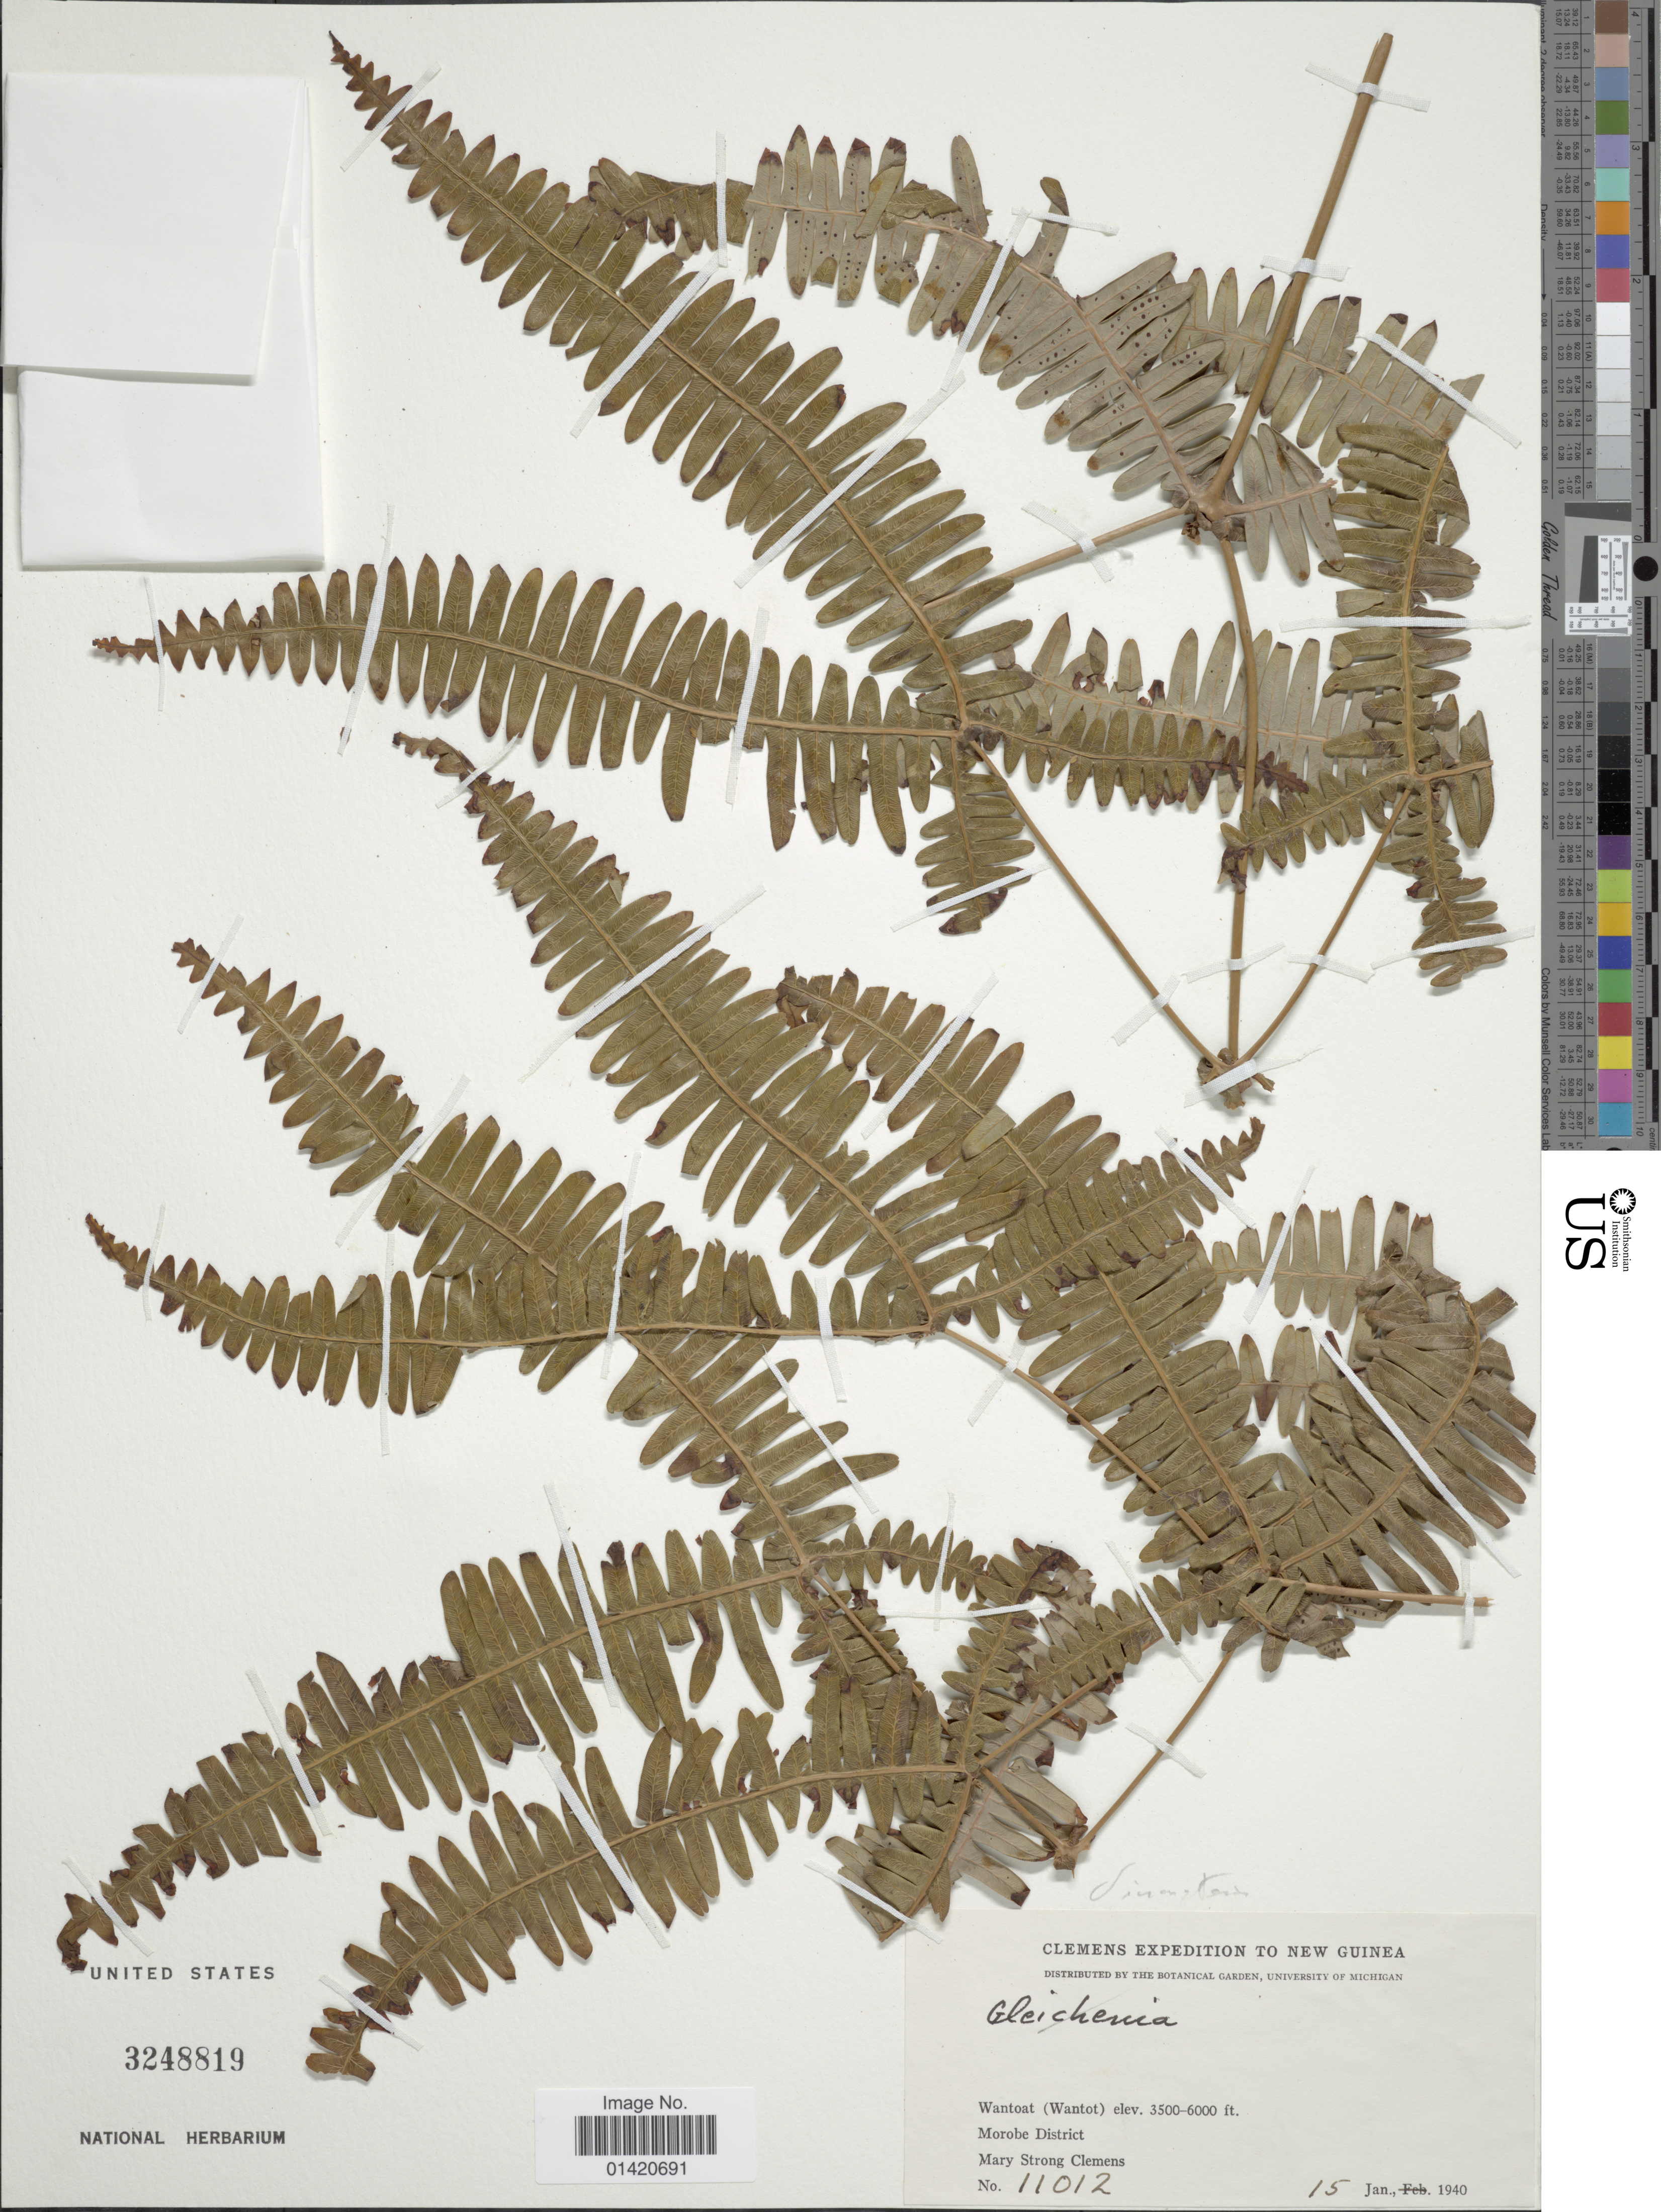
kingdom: Plantae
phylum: Tracheophyta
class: Polypodiopsida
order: Gleicheniales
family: Gleicheniaceae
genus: Dicranopteris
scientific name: Dicranopteris sp.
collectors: M. S. Clemens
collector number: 11012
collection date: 1940-01-15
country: Papua New Guinea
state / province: Morobe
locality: Wantoat (Wantot) Morobe District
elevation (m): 1067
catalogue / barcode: US 3248819